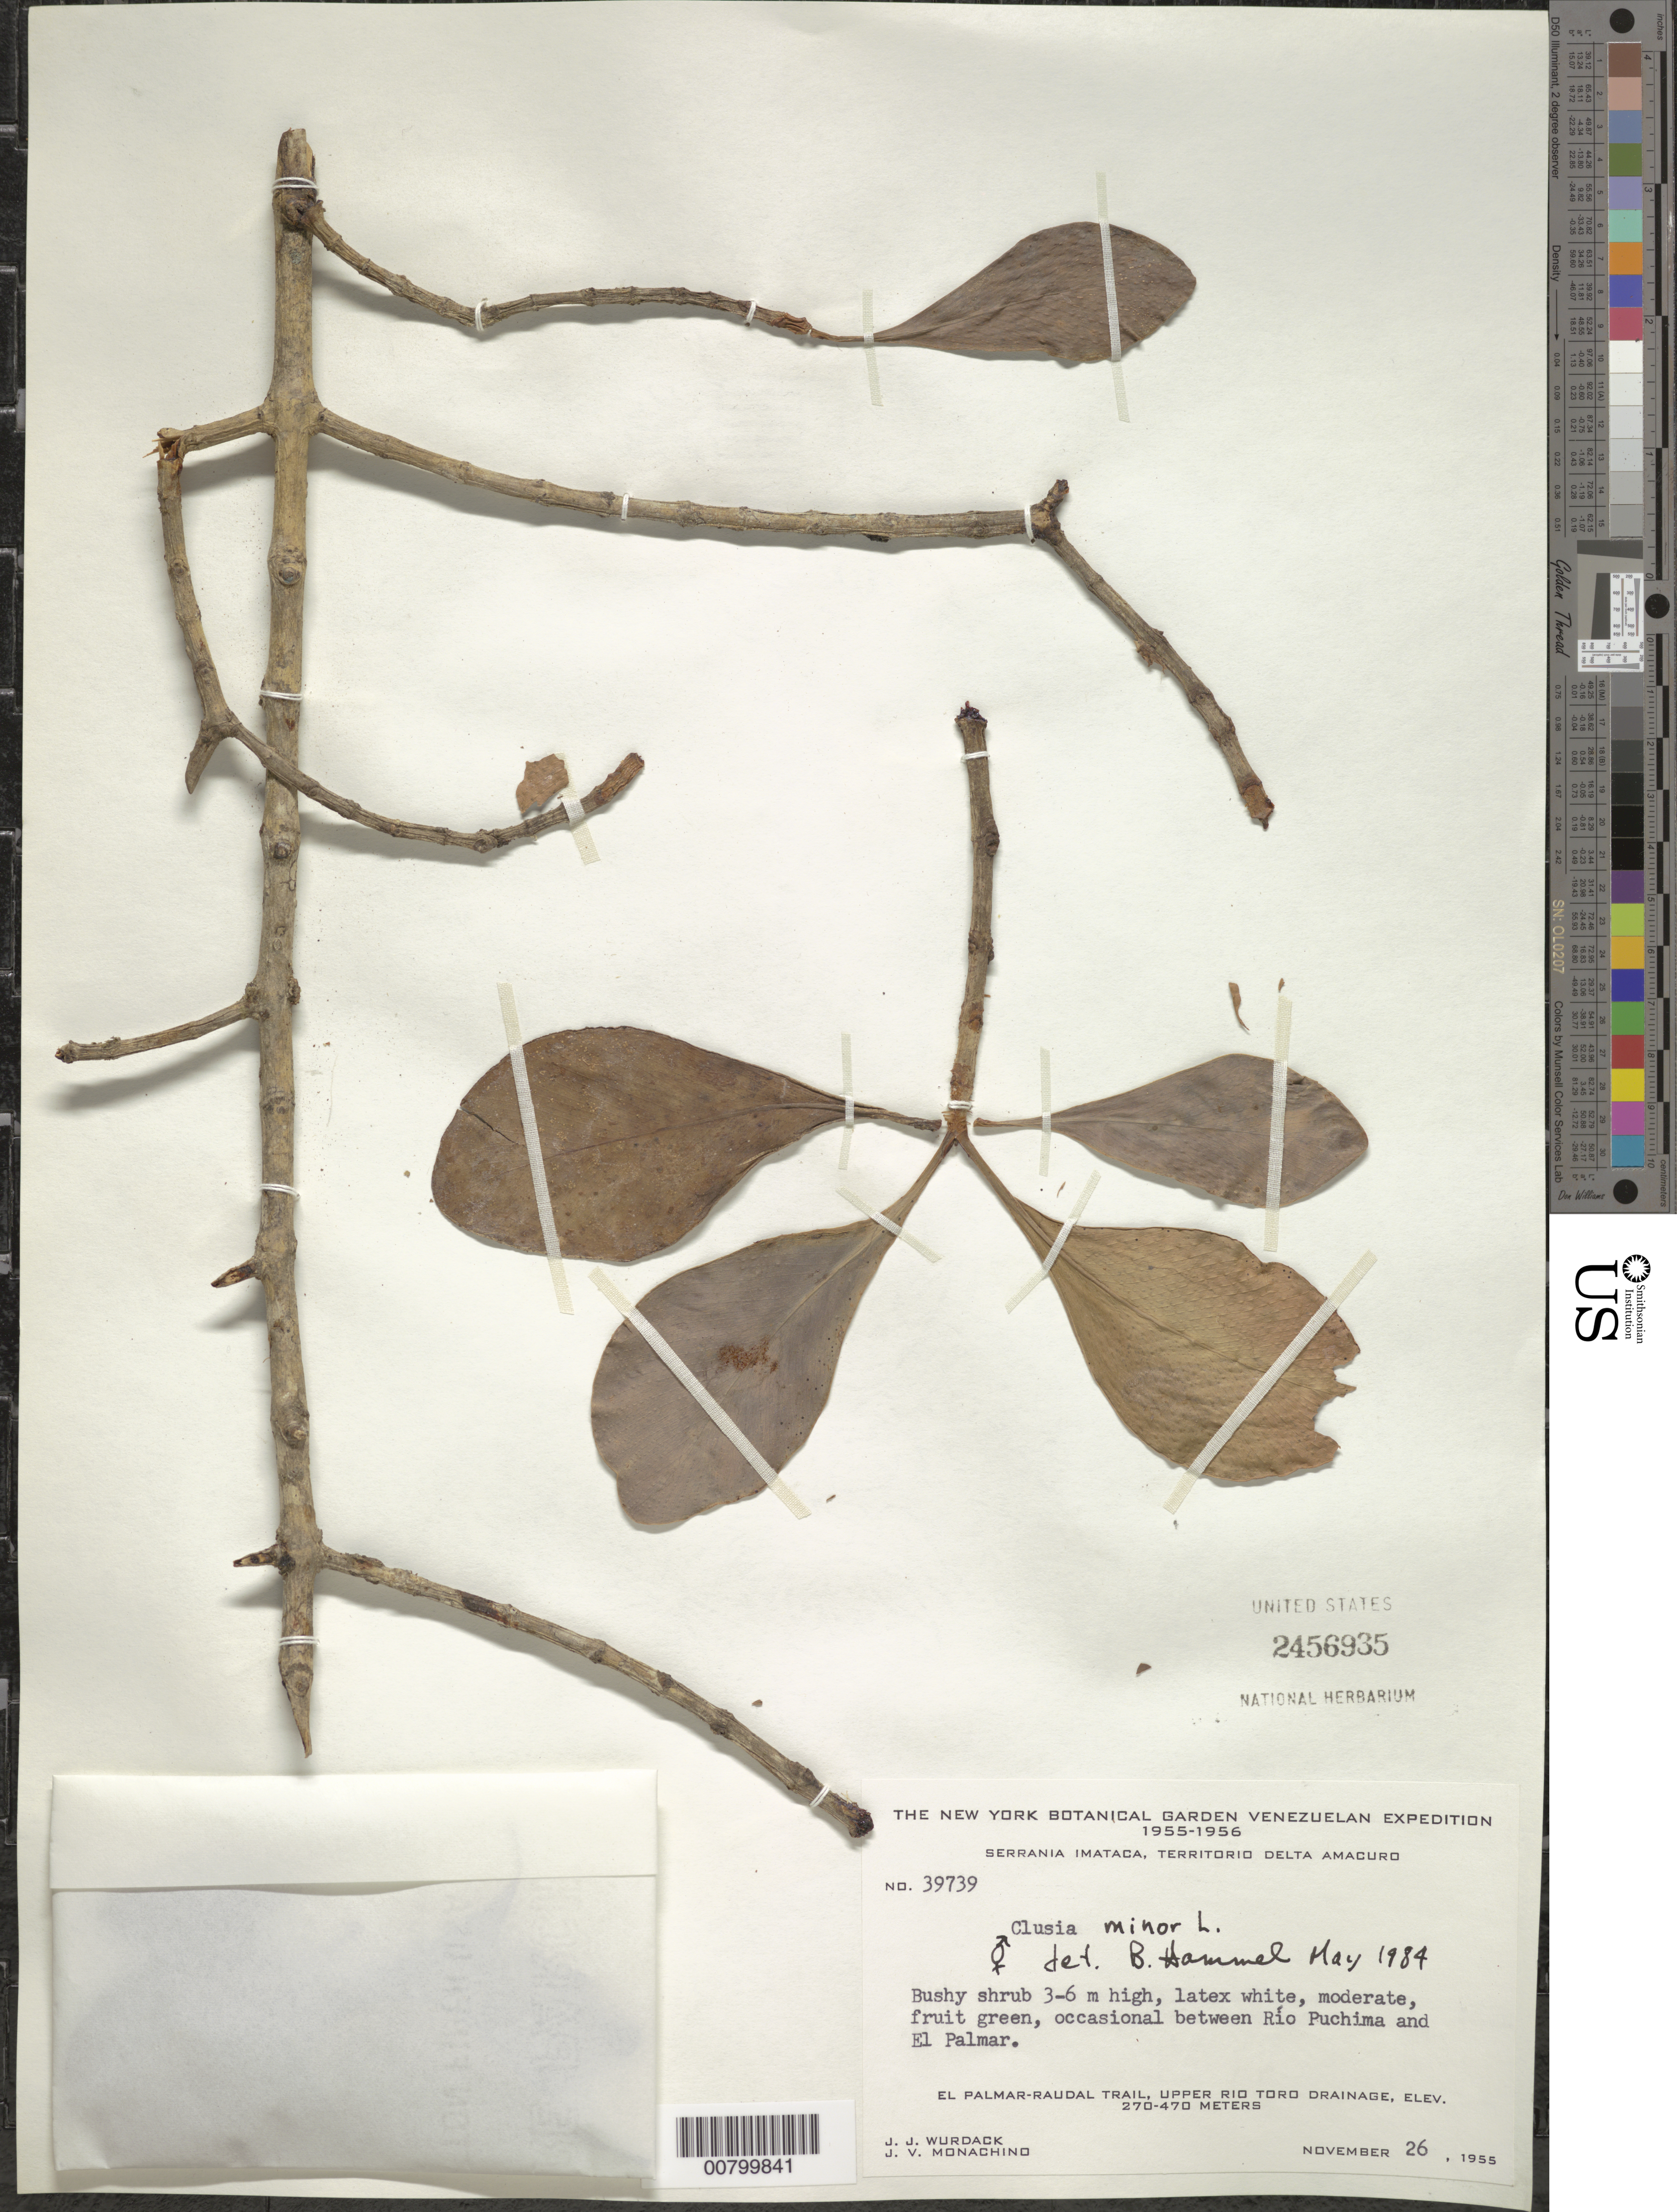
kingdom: Plantae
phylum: Tracheophyta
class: Magnoliopsida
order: Malpighiales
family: Clusiaceae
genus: Clusia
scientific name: Clusia minor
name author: L.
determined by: Hammel, Barry E., (MO), Missouri Botanical Garden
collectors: J. J. Wurdack & J. V. Monachino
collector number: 39739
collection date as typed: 26-Nov-55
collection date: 1955-11-26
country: Venezuela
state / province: Delta Amacuro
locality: El Palmar-Raudal Trail, Upper Río Toro Drainage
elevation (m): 270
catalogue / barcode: US 2456935